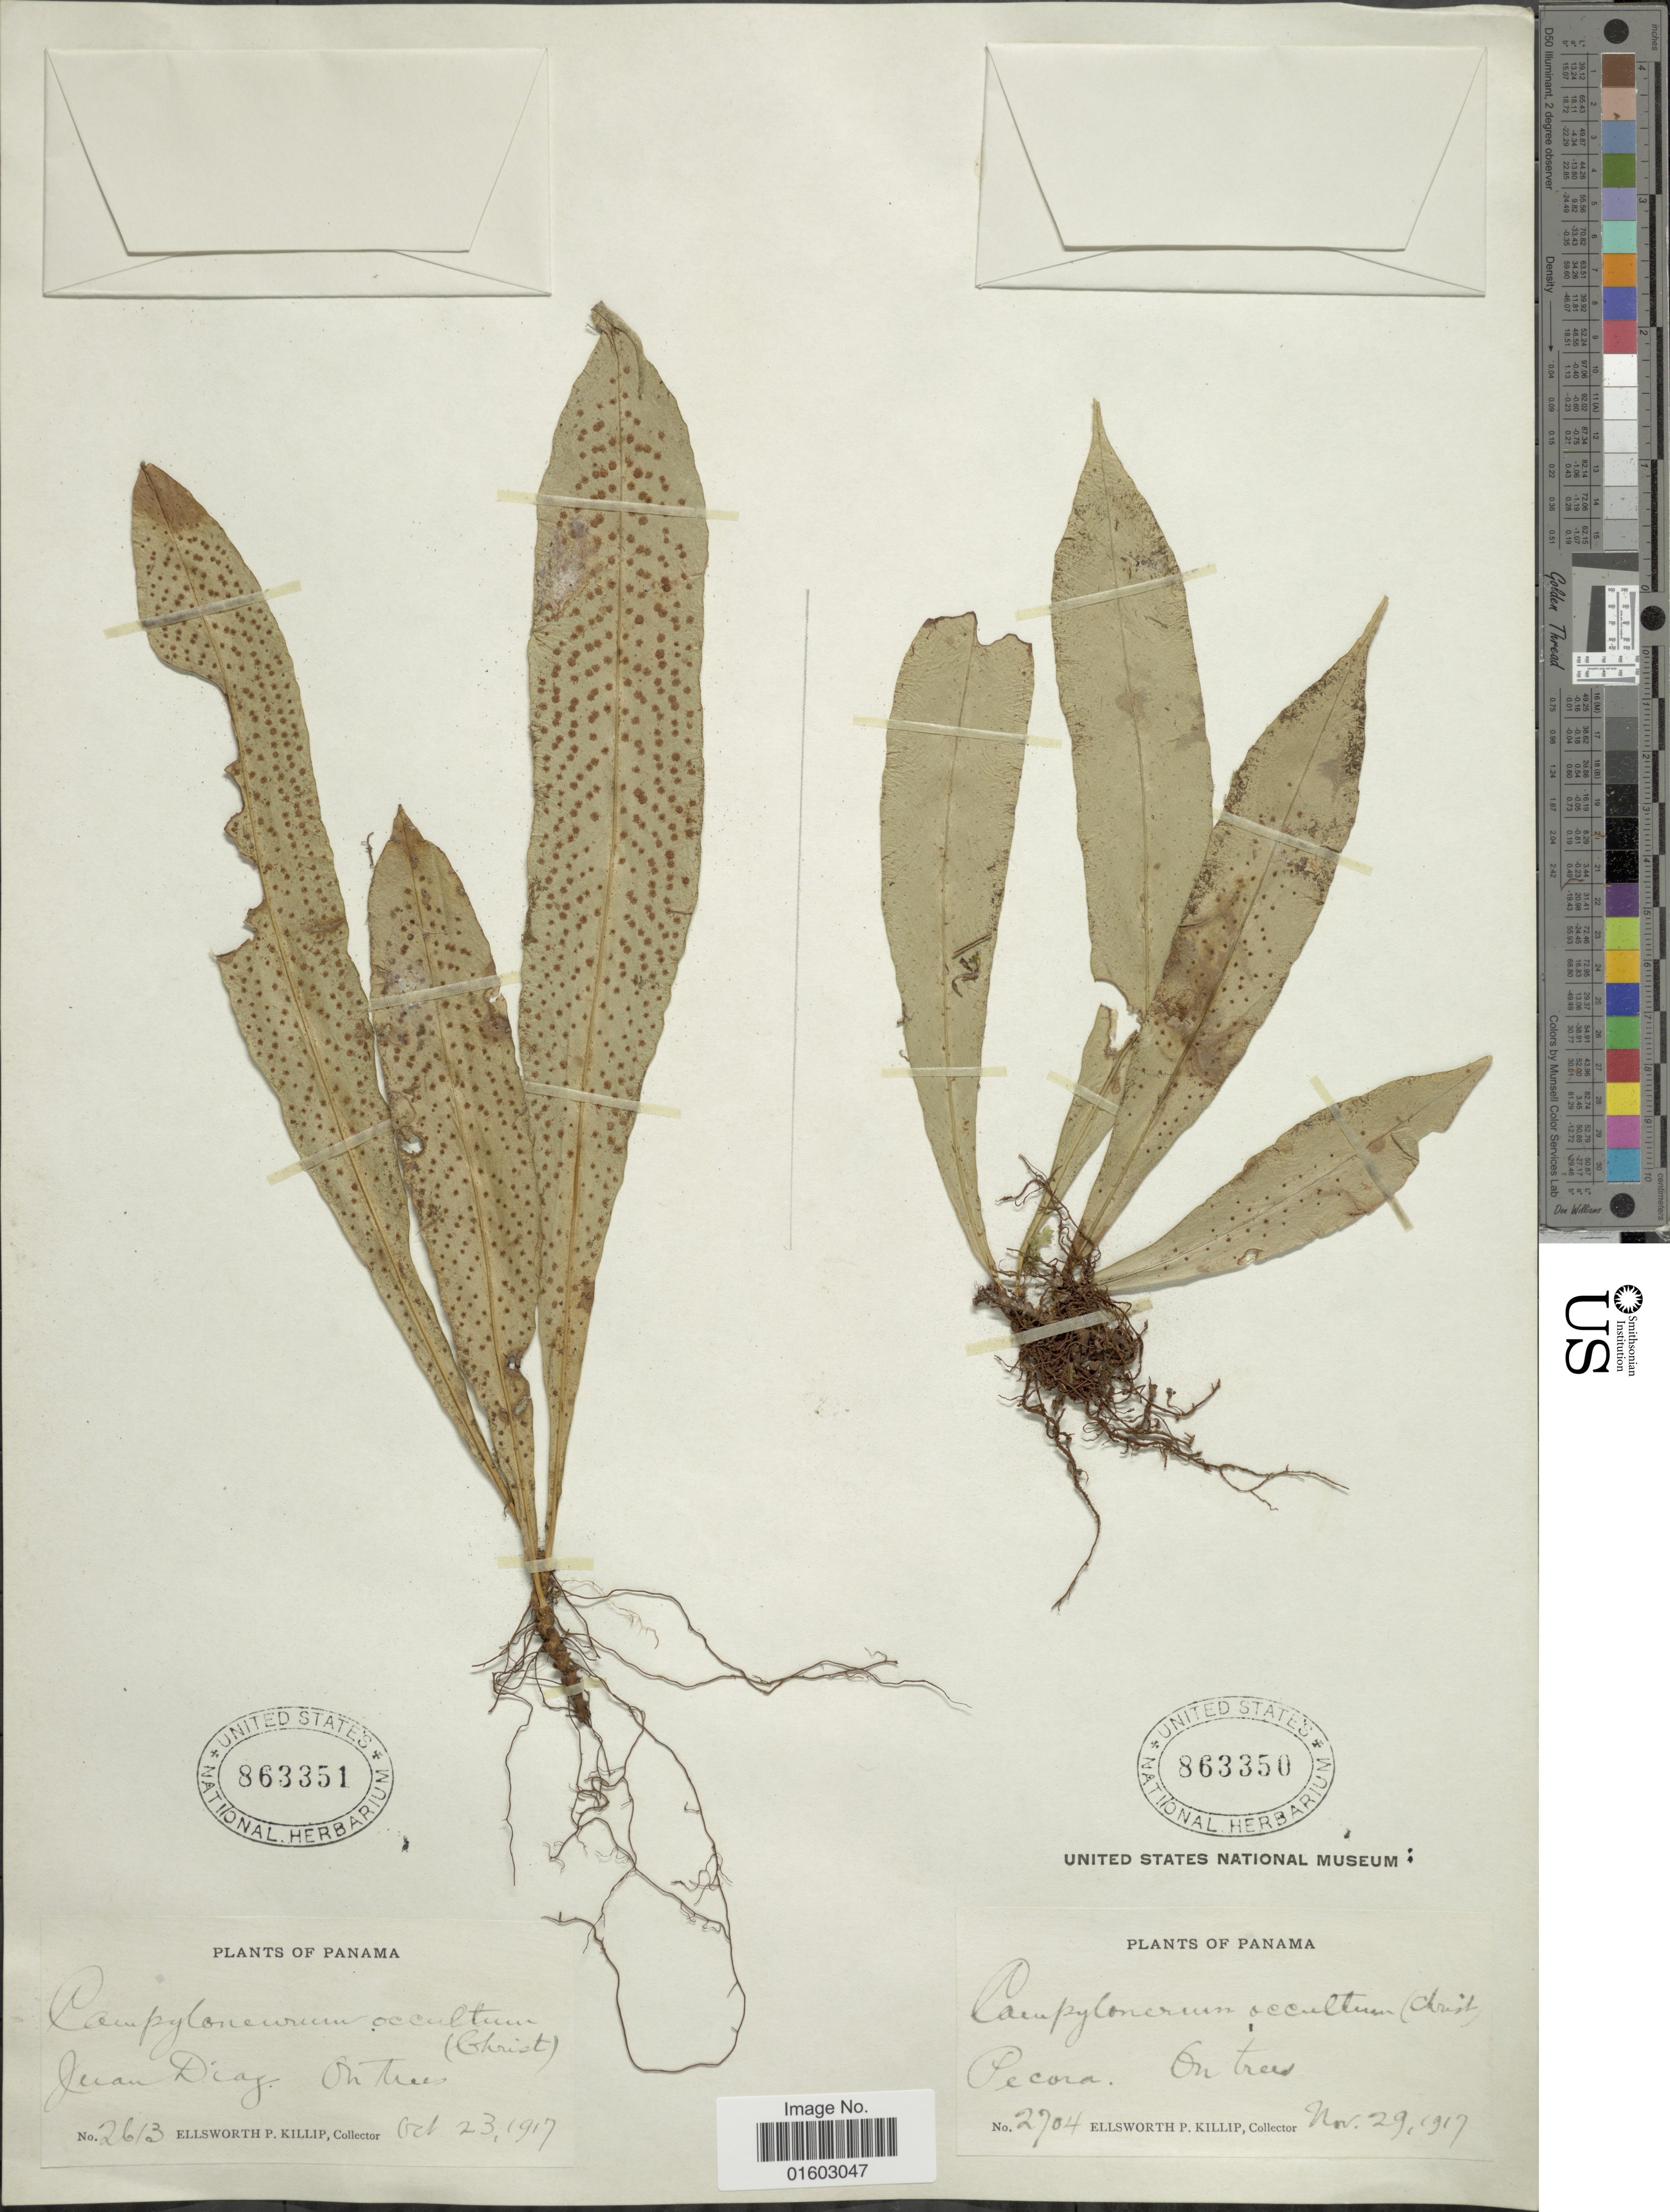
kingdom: Plantae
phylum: Tracheophyta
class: Polypodiopsida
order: Polypodiales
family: Polypodiaceae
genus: Campyloneurum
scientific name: Campyloneurum occultum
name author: (Christ) M. Mey. ex Lellinger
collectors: E. P. Killip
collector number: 2704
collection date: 1917-11-19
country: Panama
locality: Pecora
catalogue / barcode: US 863350